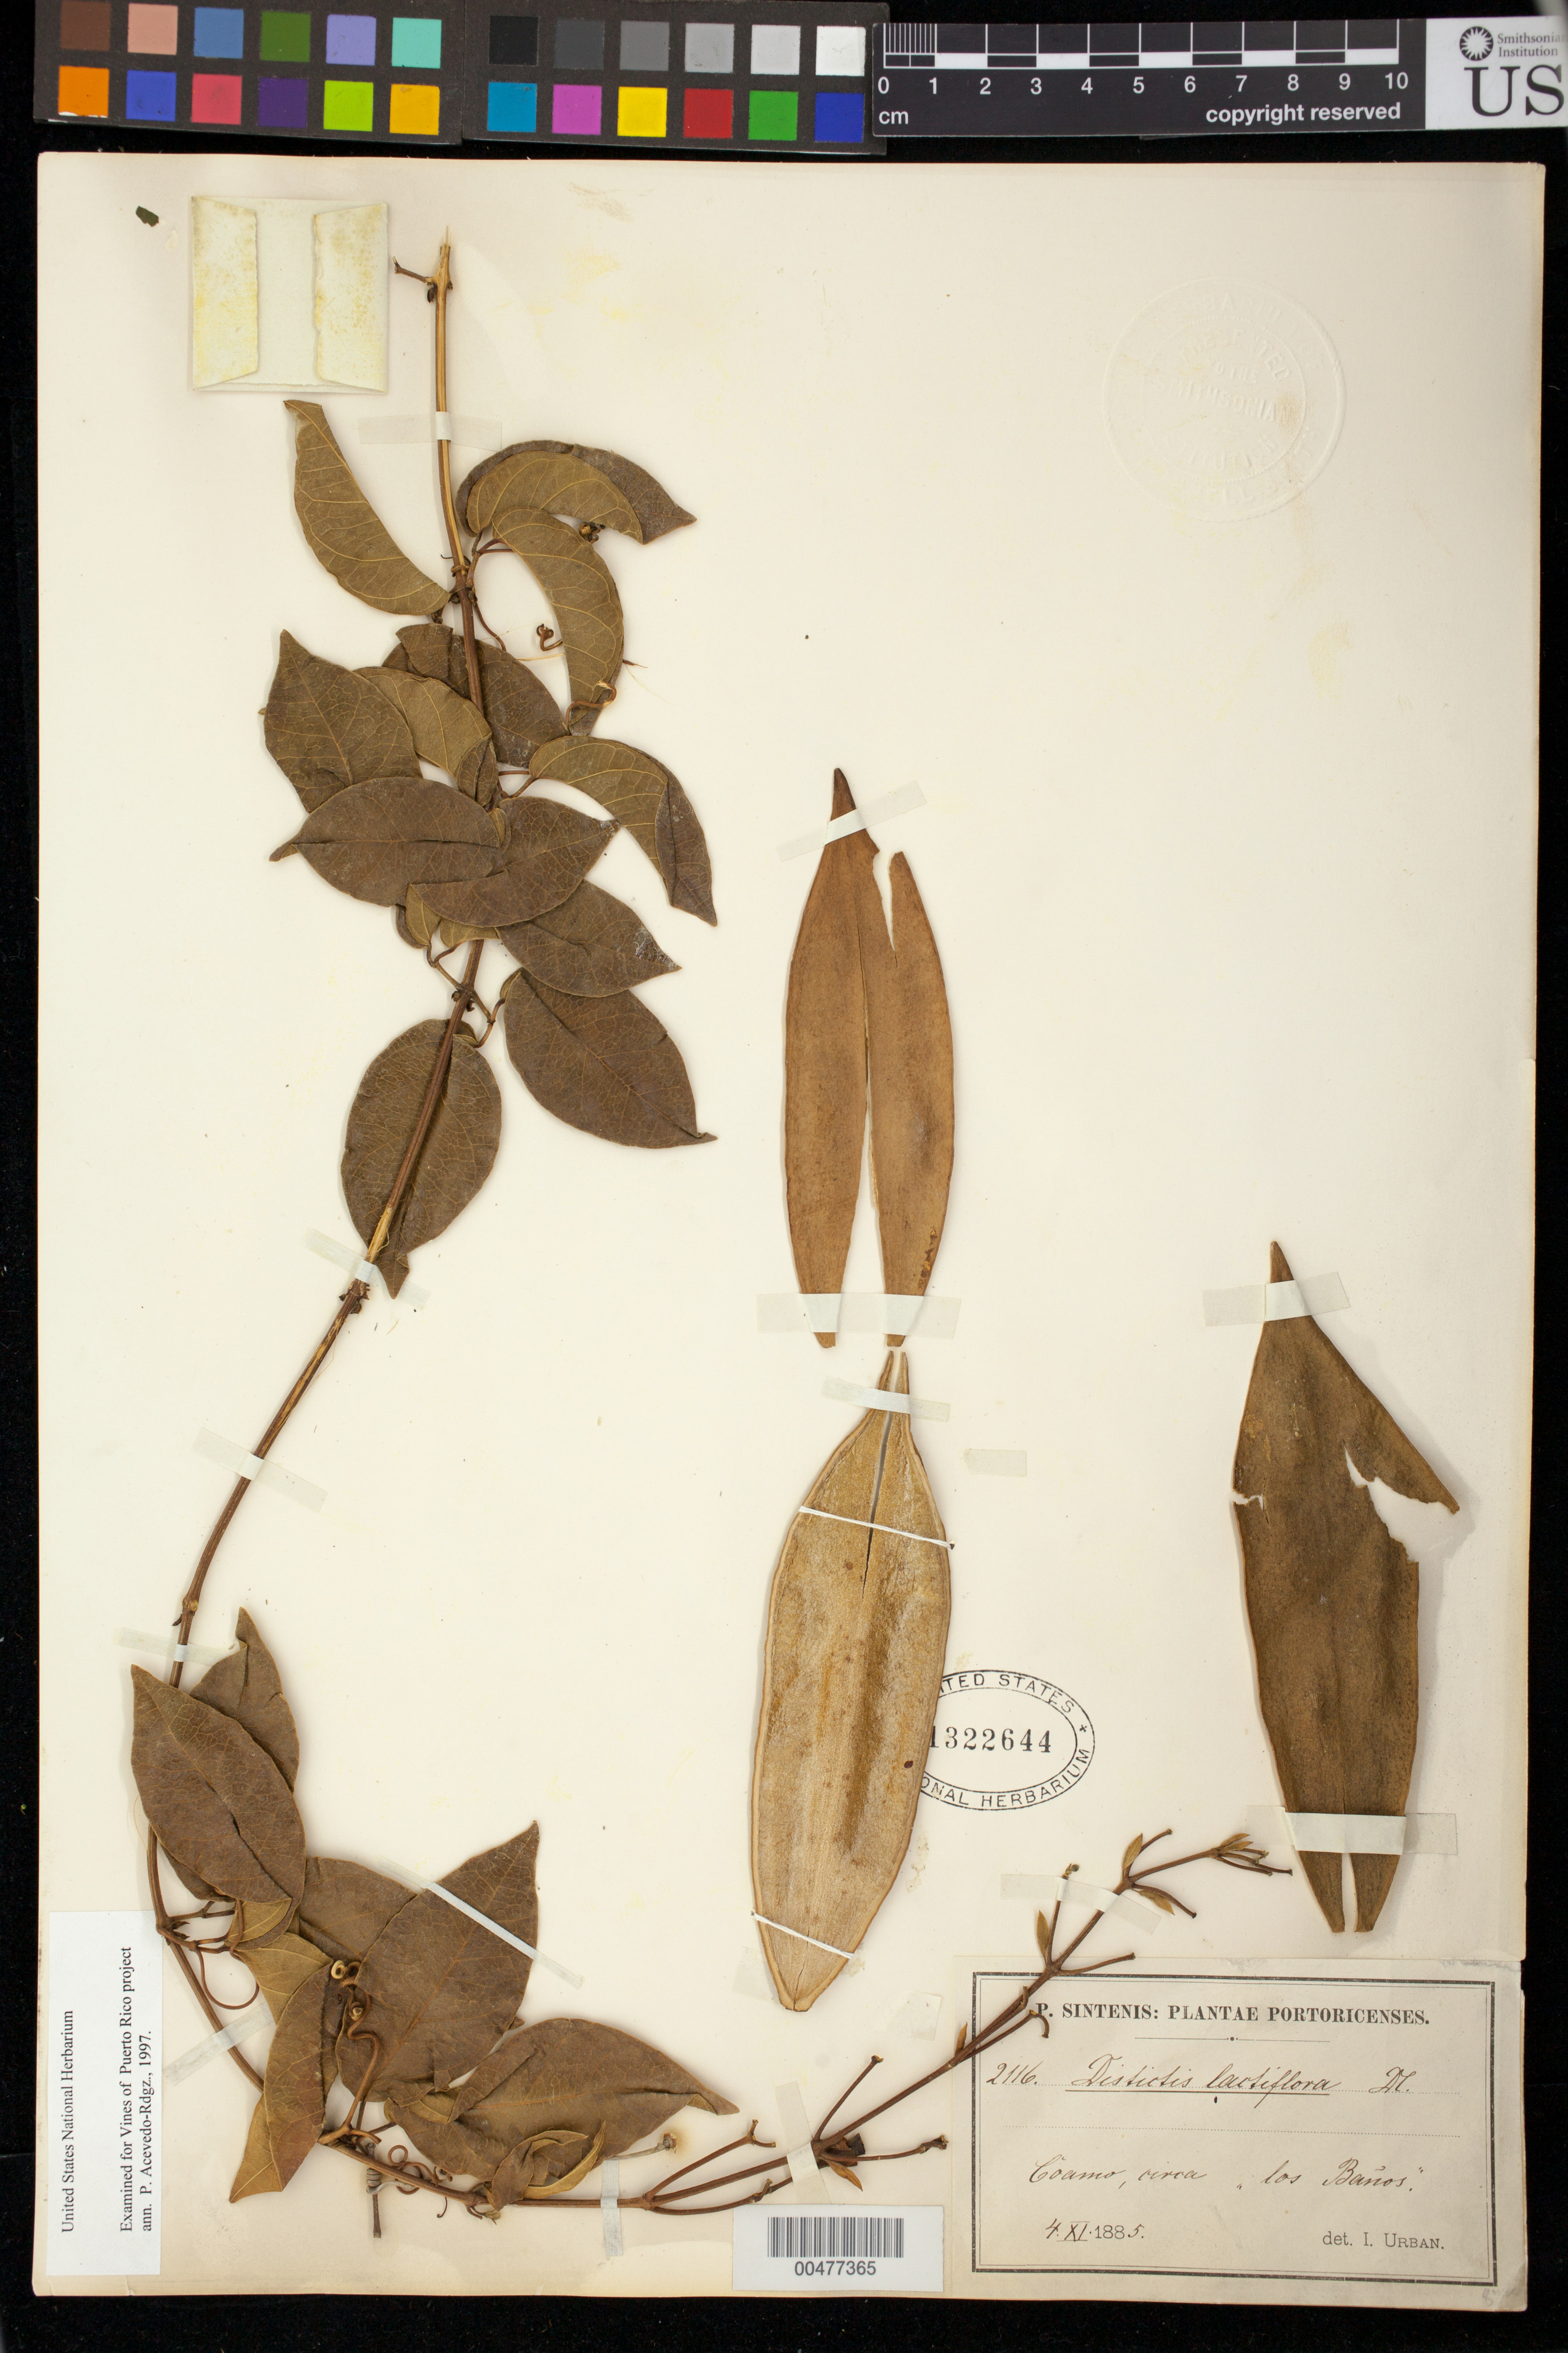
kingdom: Plantae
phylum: Tracheophyta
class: Magnoliopsida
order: Lamiales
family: Bignoniaceae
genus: Bignonia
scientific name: Bignonia odorata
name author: Bello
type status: Isoneotype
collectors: P. Sintenis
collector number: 2116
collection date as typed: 04 Nov 1885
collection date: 1885-11-04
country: Puerto Rico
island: Greater Antilles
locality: Coamo circa los Baños.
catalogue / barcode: US 1322644